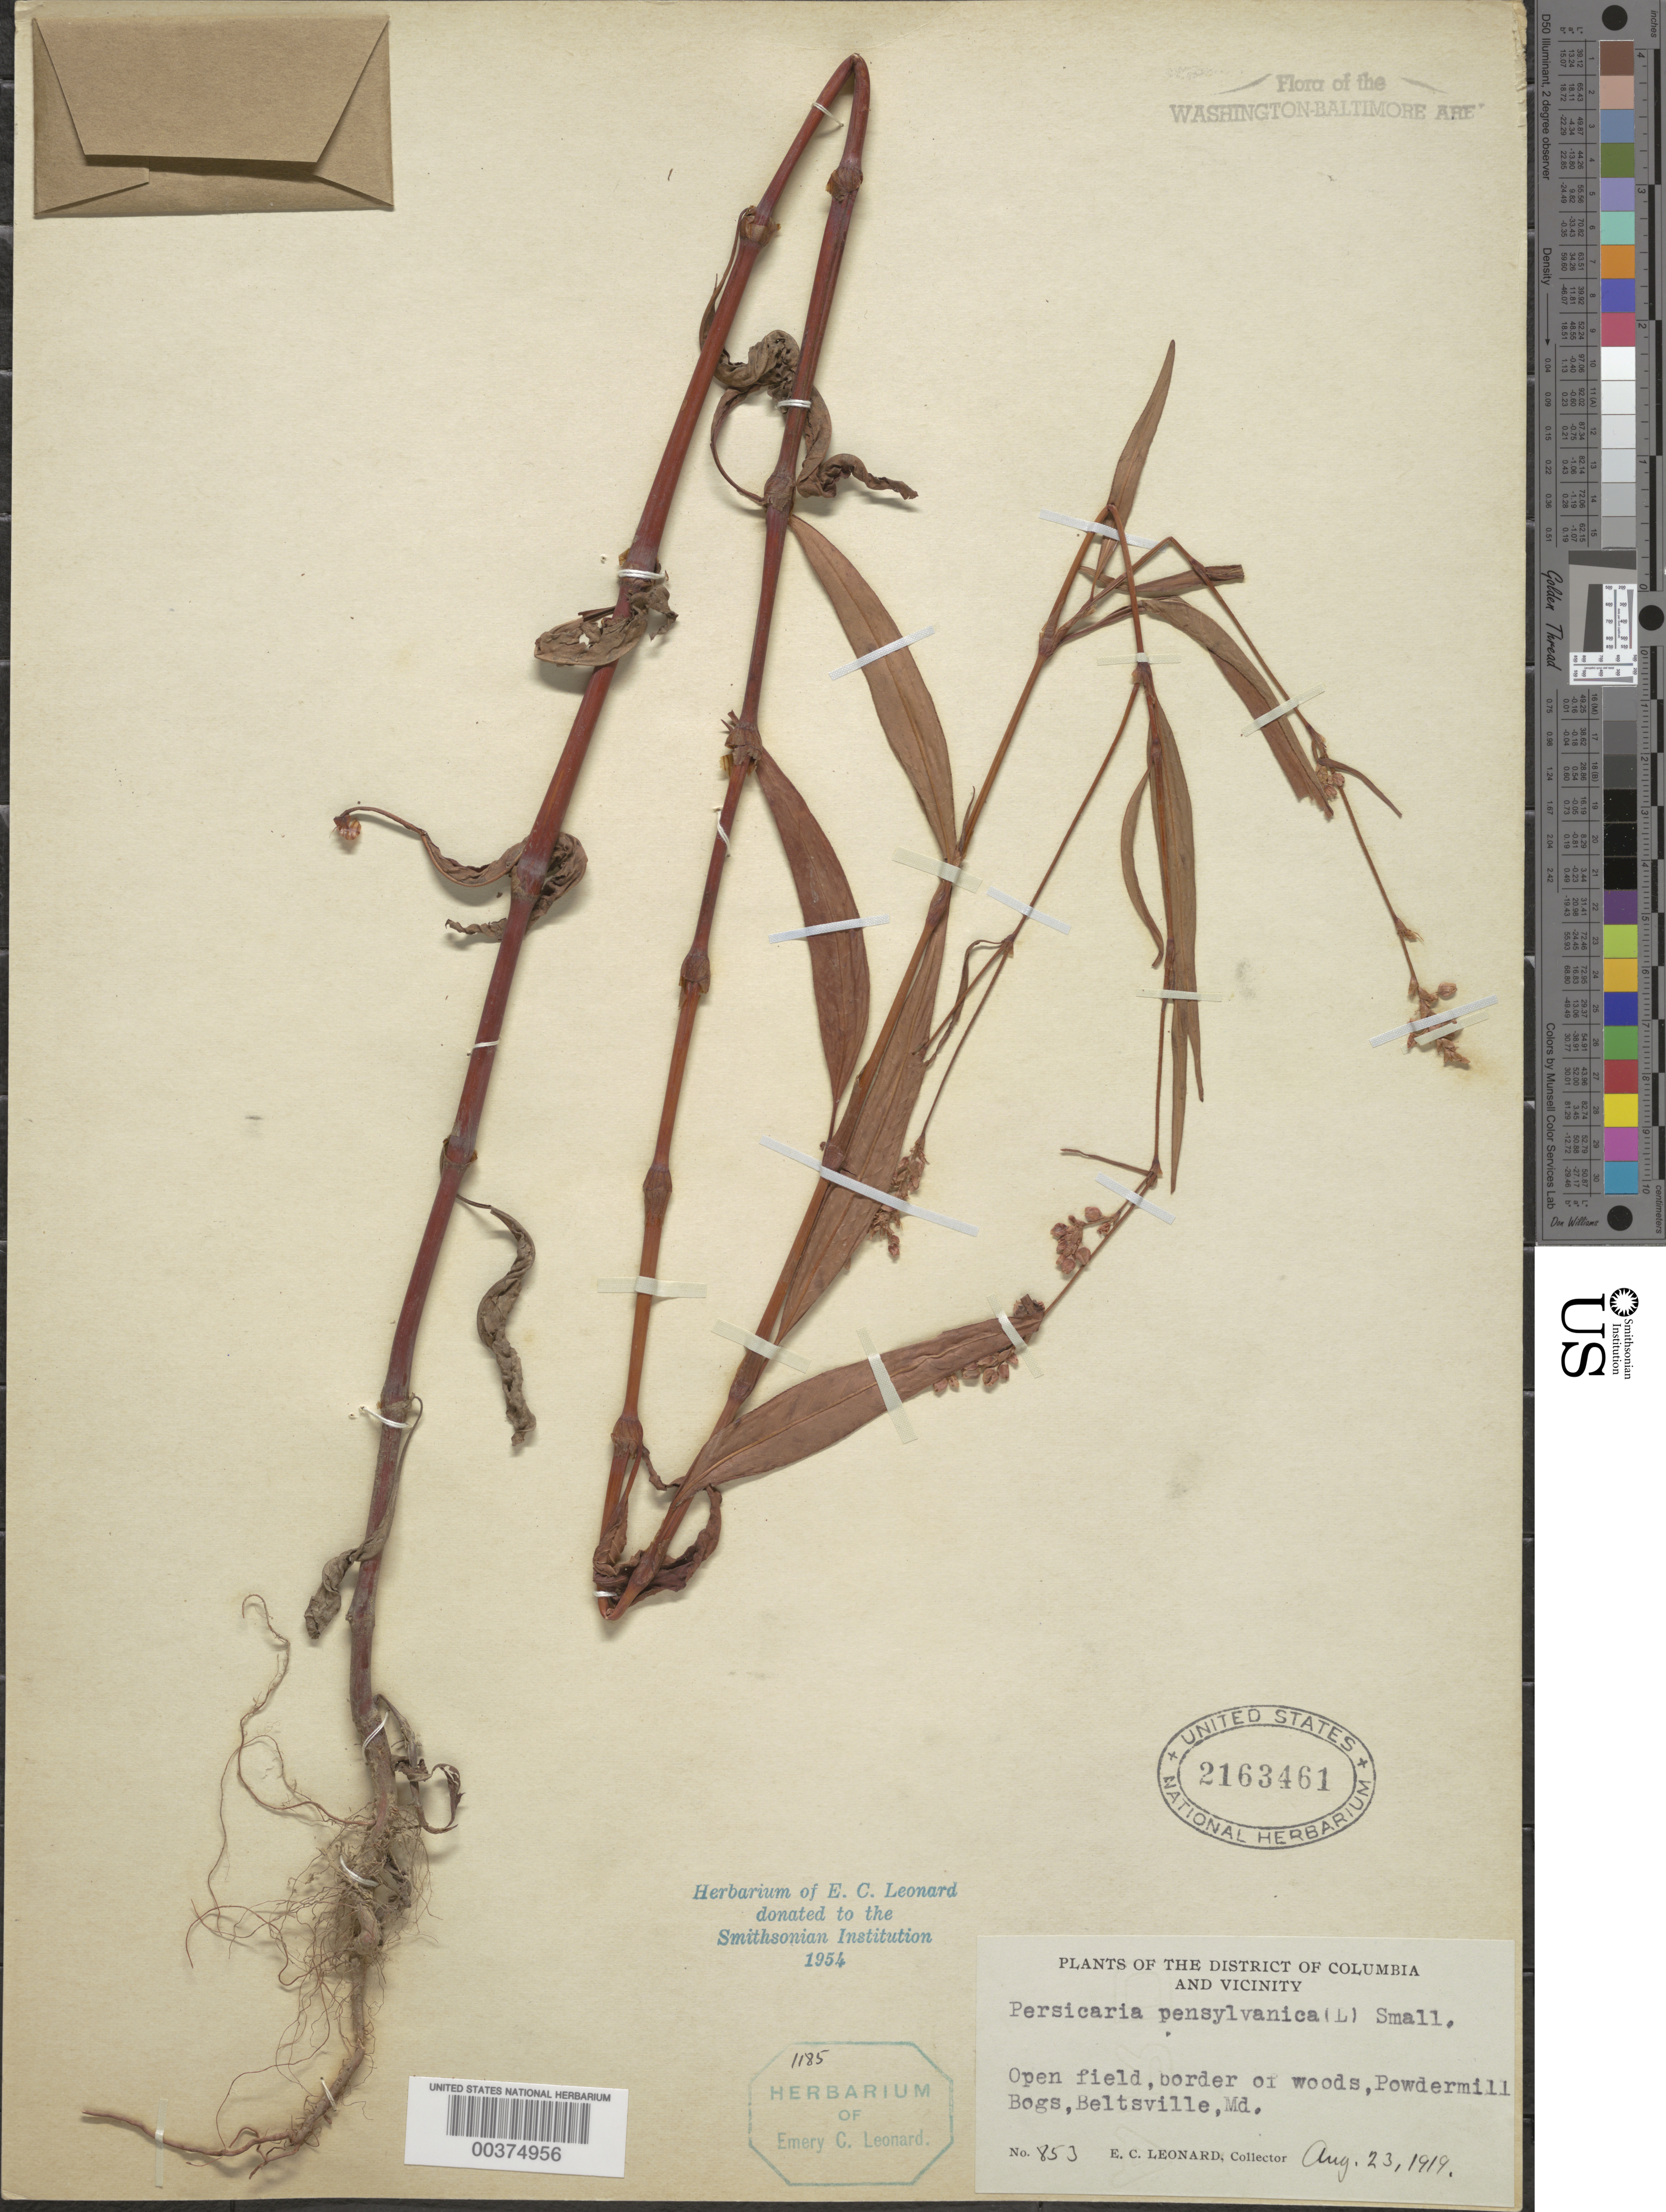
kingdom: Plantae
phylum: Tracheophyta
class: Magnoliopsida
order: Caryophyllales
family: Polygonaceae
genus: Persicaria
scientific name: Persicaria pensylvanica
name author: (L.) M. Gómez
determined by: Atha, D. E.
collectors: E. C. Leonard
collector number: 853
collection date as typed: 23 Aug 1919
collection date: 1919-08-23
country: United States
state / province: Maryland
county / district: Prince George's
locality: Powdermill Bogs, Beltsville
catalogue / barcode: US 2163461